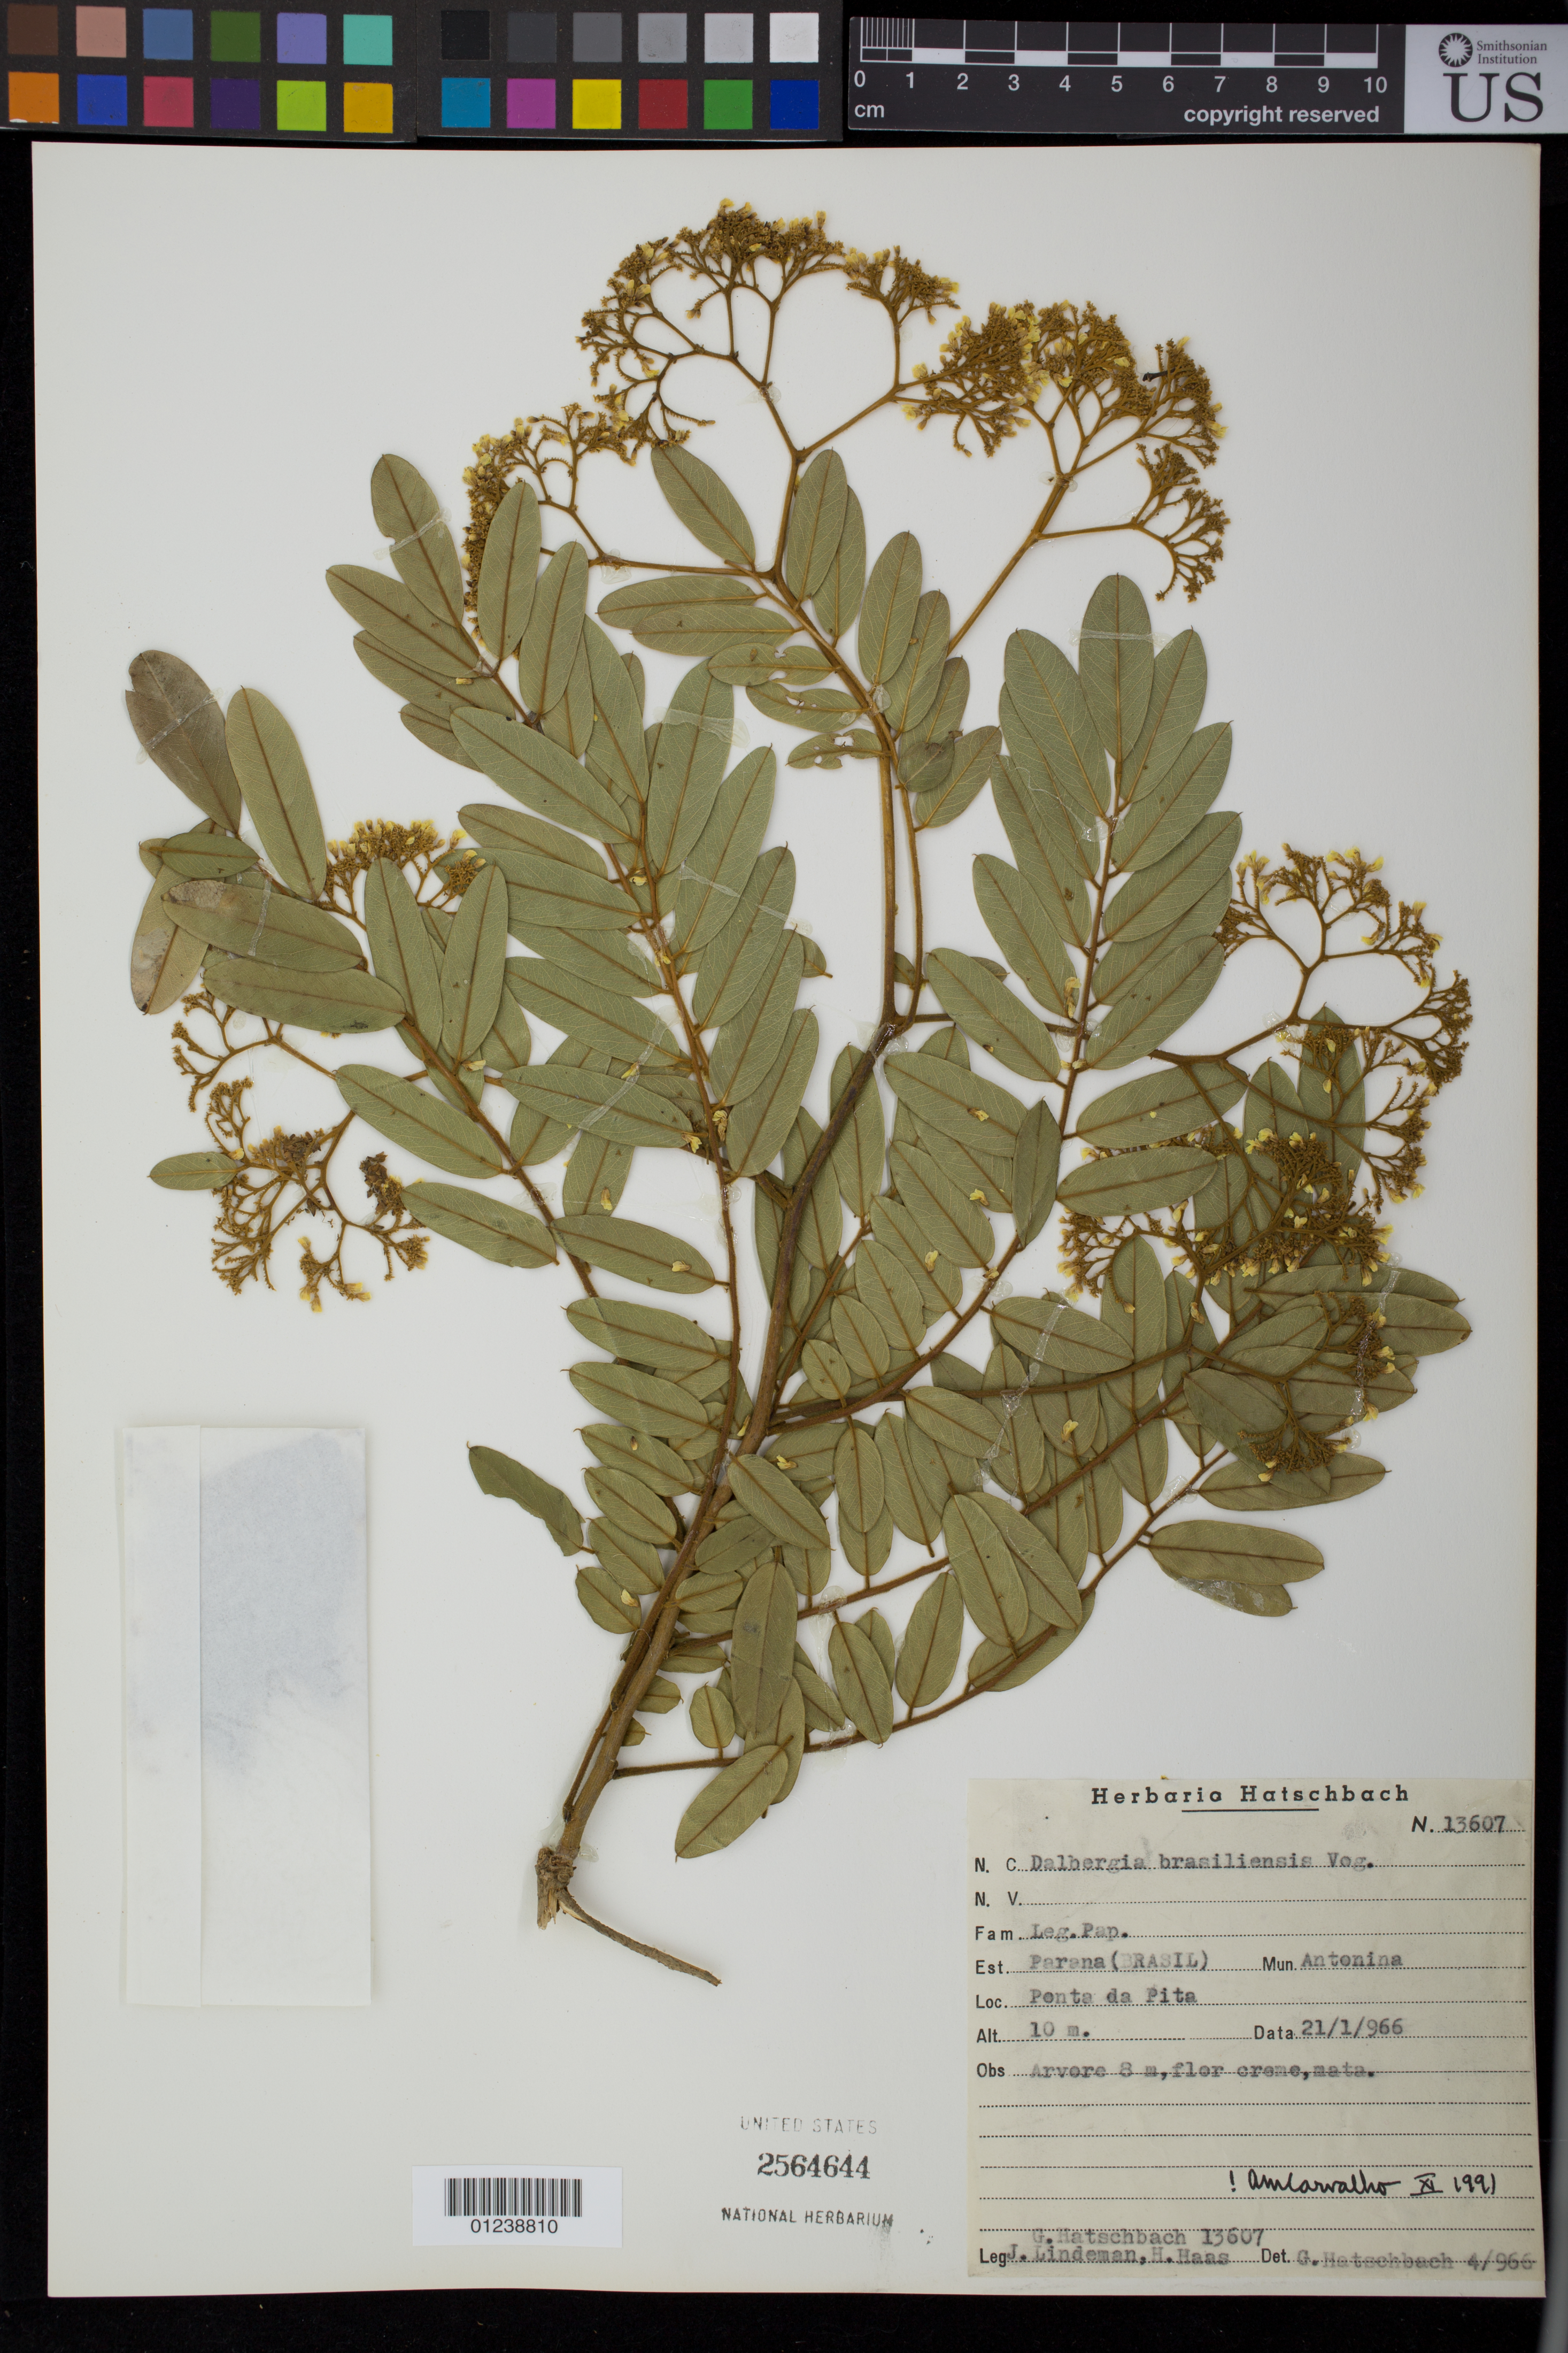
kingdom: Plantae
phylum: Tracheophyta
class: Magnoliopsida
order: Fabales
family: Fabaceae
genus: Dalbergia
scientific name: Dalbergia brasiliensis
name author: Vogel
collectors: G. Hatschbach, J. C. Lindeman & H. Haas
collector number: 13607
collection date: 1966-01-21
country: Brazil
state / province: Paraná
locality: Ponta da Pita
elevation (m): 10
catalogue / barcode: US 2564644